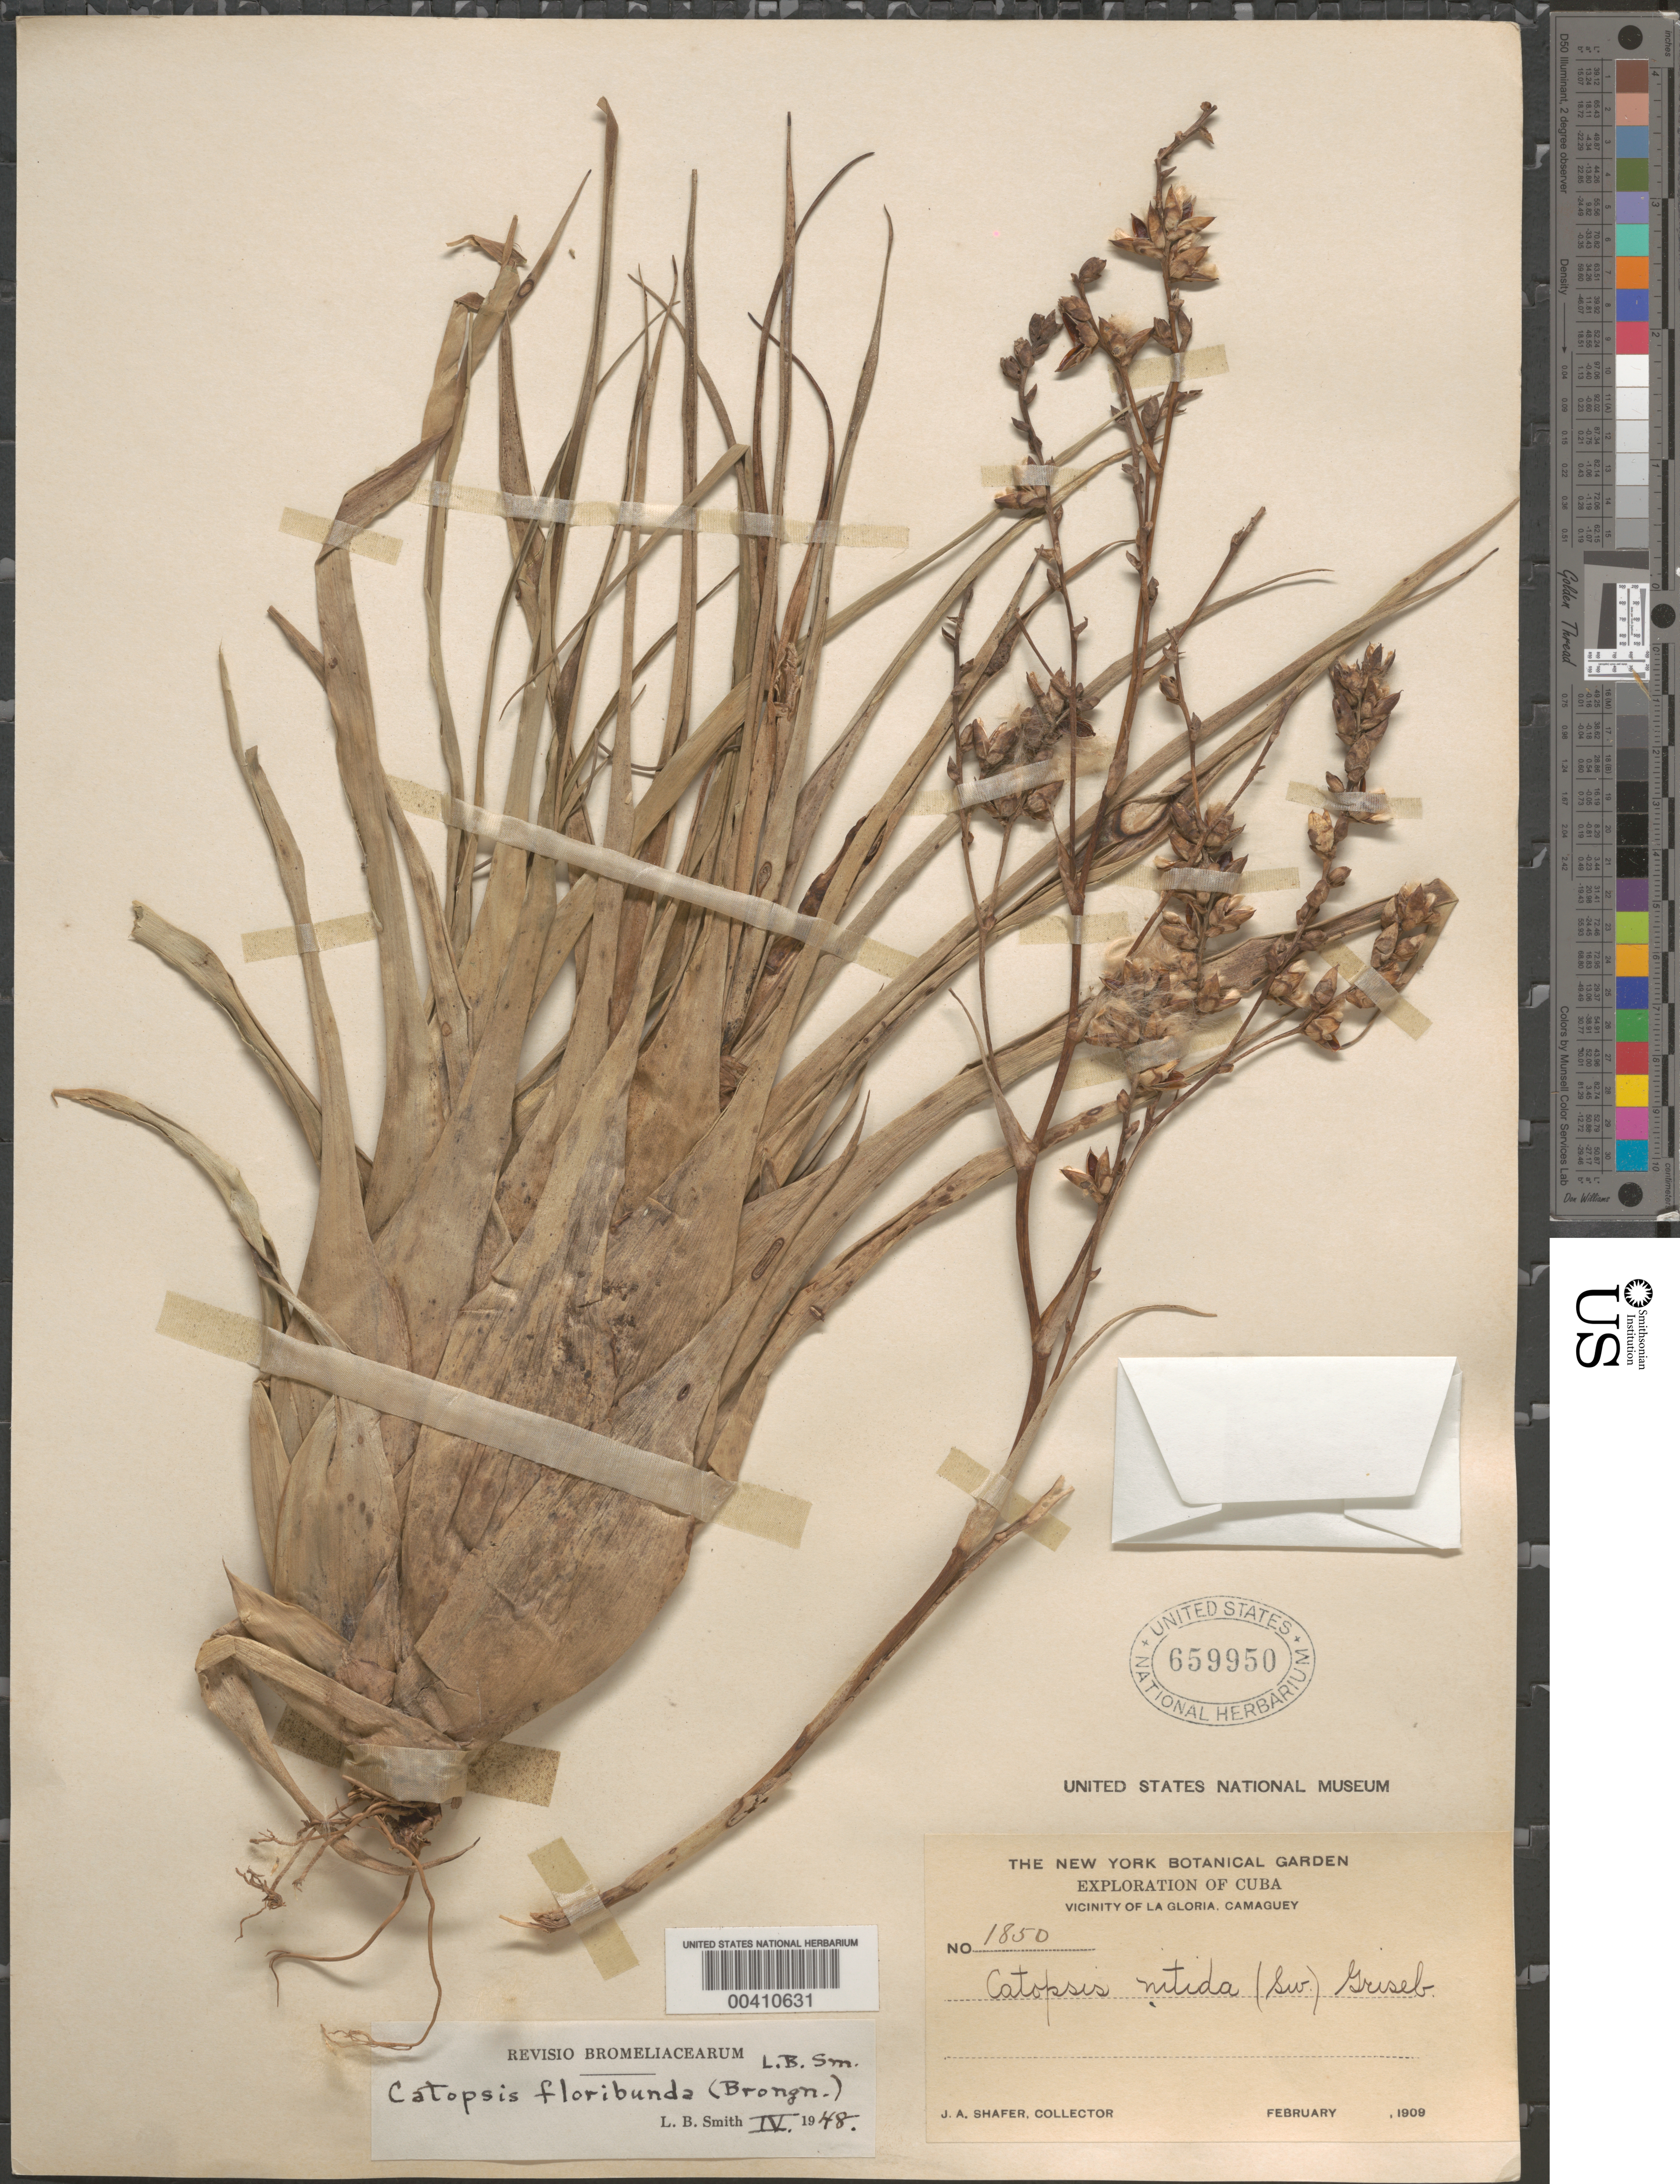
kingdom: Plantae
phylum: Tracheophyta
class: Liliopsida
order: Poales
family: Bromeliaceae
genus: Catopsis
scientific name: Catopsis floribunda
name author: L.B. Sm.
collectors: J. A. Shafer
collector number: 1850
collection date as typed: Feb 1909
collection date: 1909-02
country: Cuba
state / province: Camagüey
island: Greater Antilles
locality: Vicinity of La Gloria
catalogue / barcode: US 659950